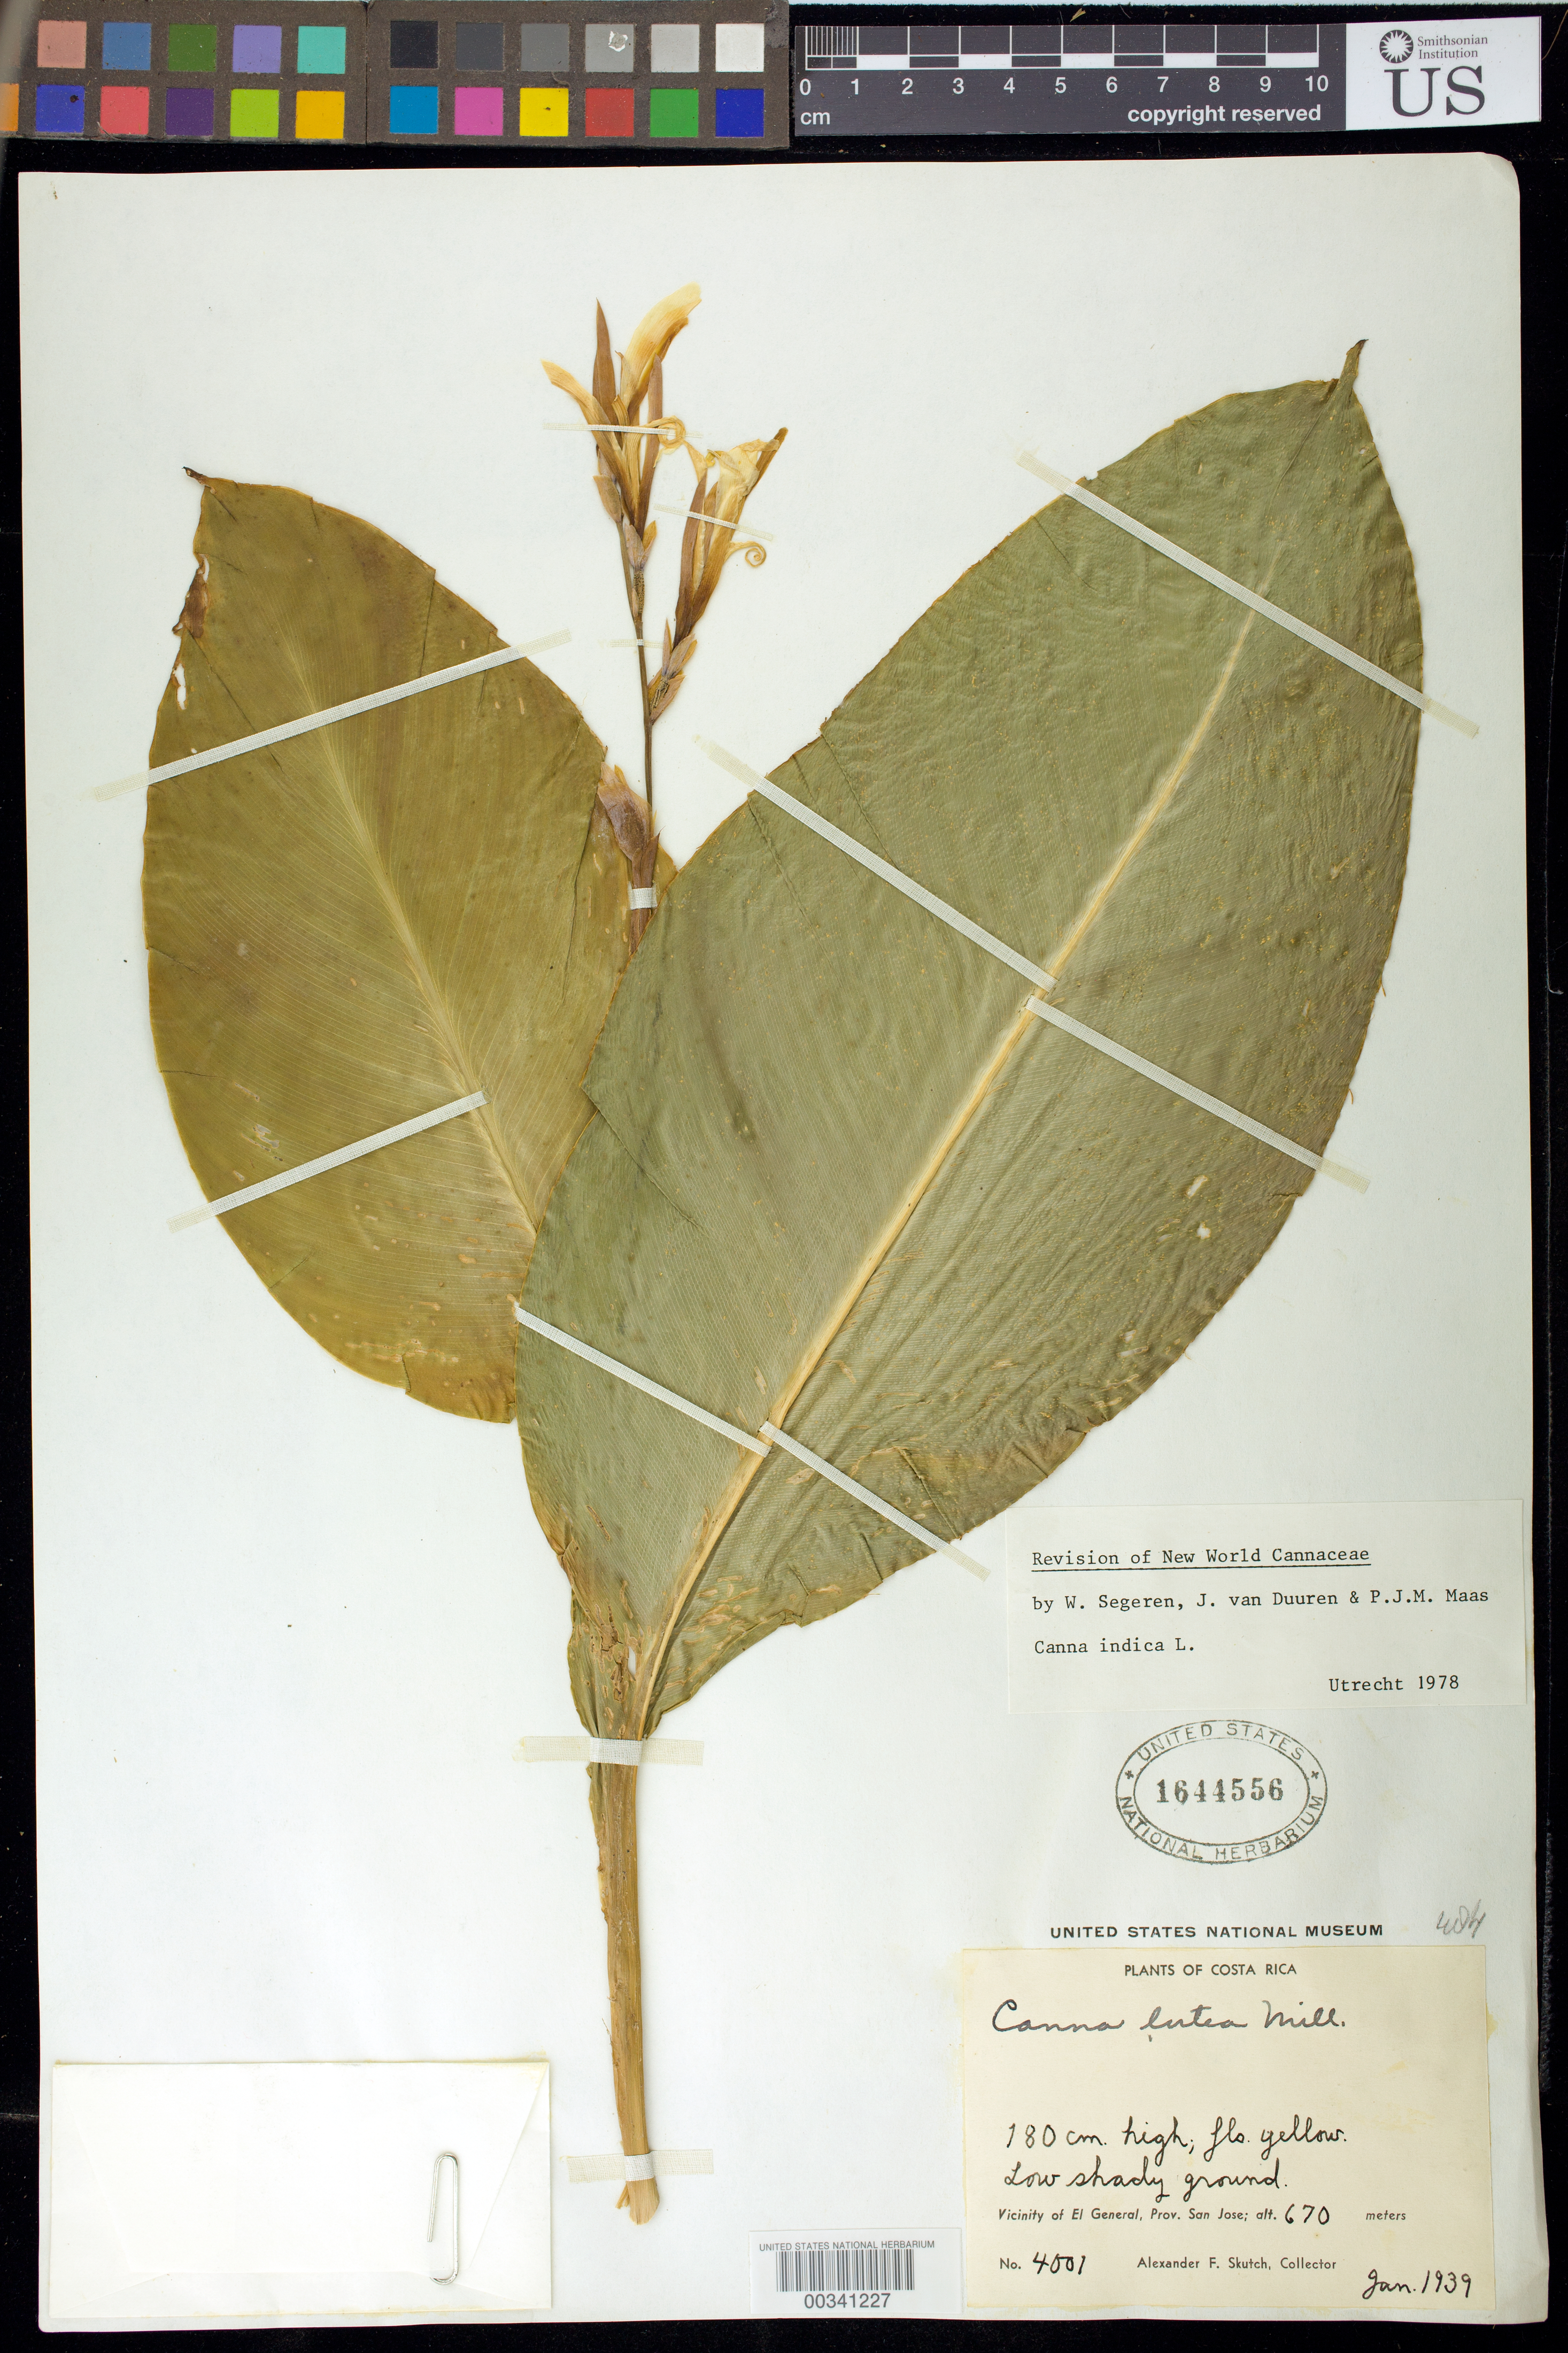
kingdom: Plantae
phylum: Tracheophyta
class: Liliopsida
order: Zingiberales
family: Cannaceae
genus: Canna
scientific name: Canna indica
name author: L.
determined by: Segeren, W.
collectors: A. F. Skutch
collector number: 4001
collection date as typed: Jan 1939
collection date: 1939-01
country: Costa Rica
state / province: San José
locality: Vicinity of el general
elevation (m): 670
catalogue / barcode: US 1644556